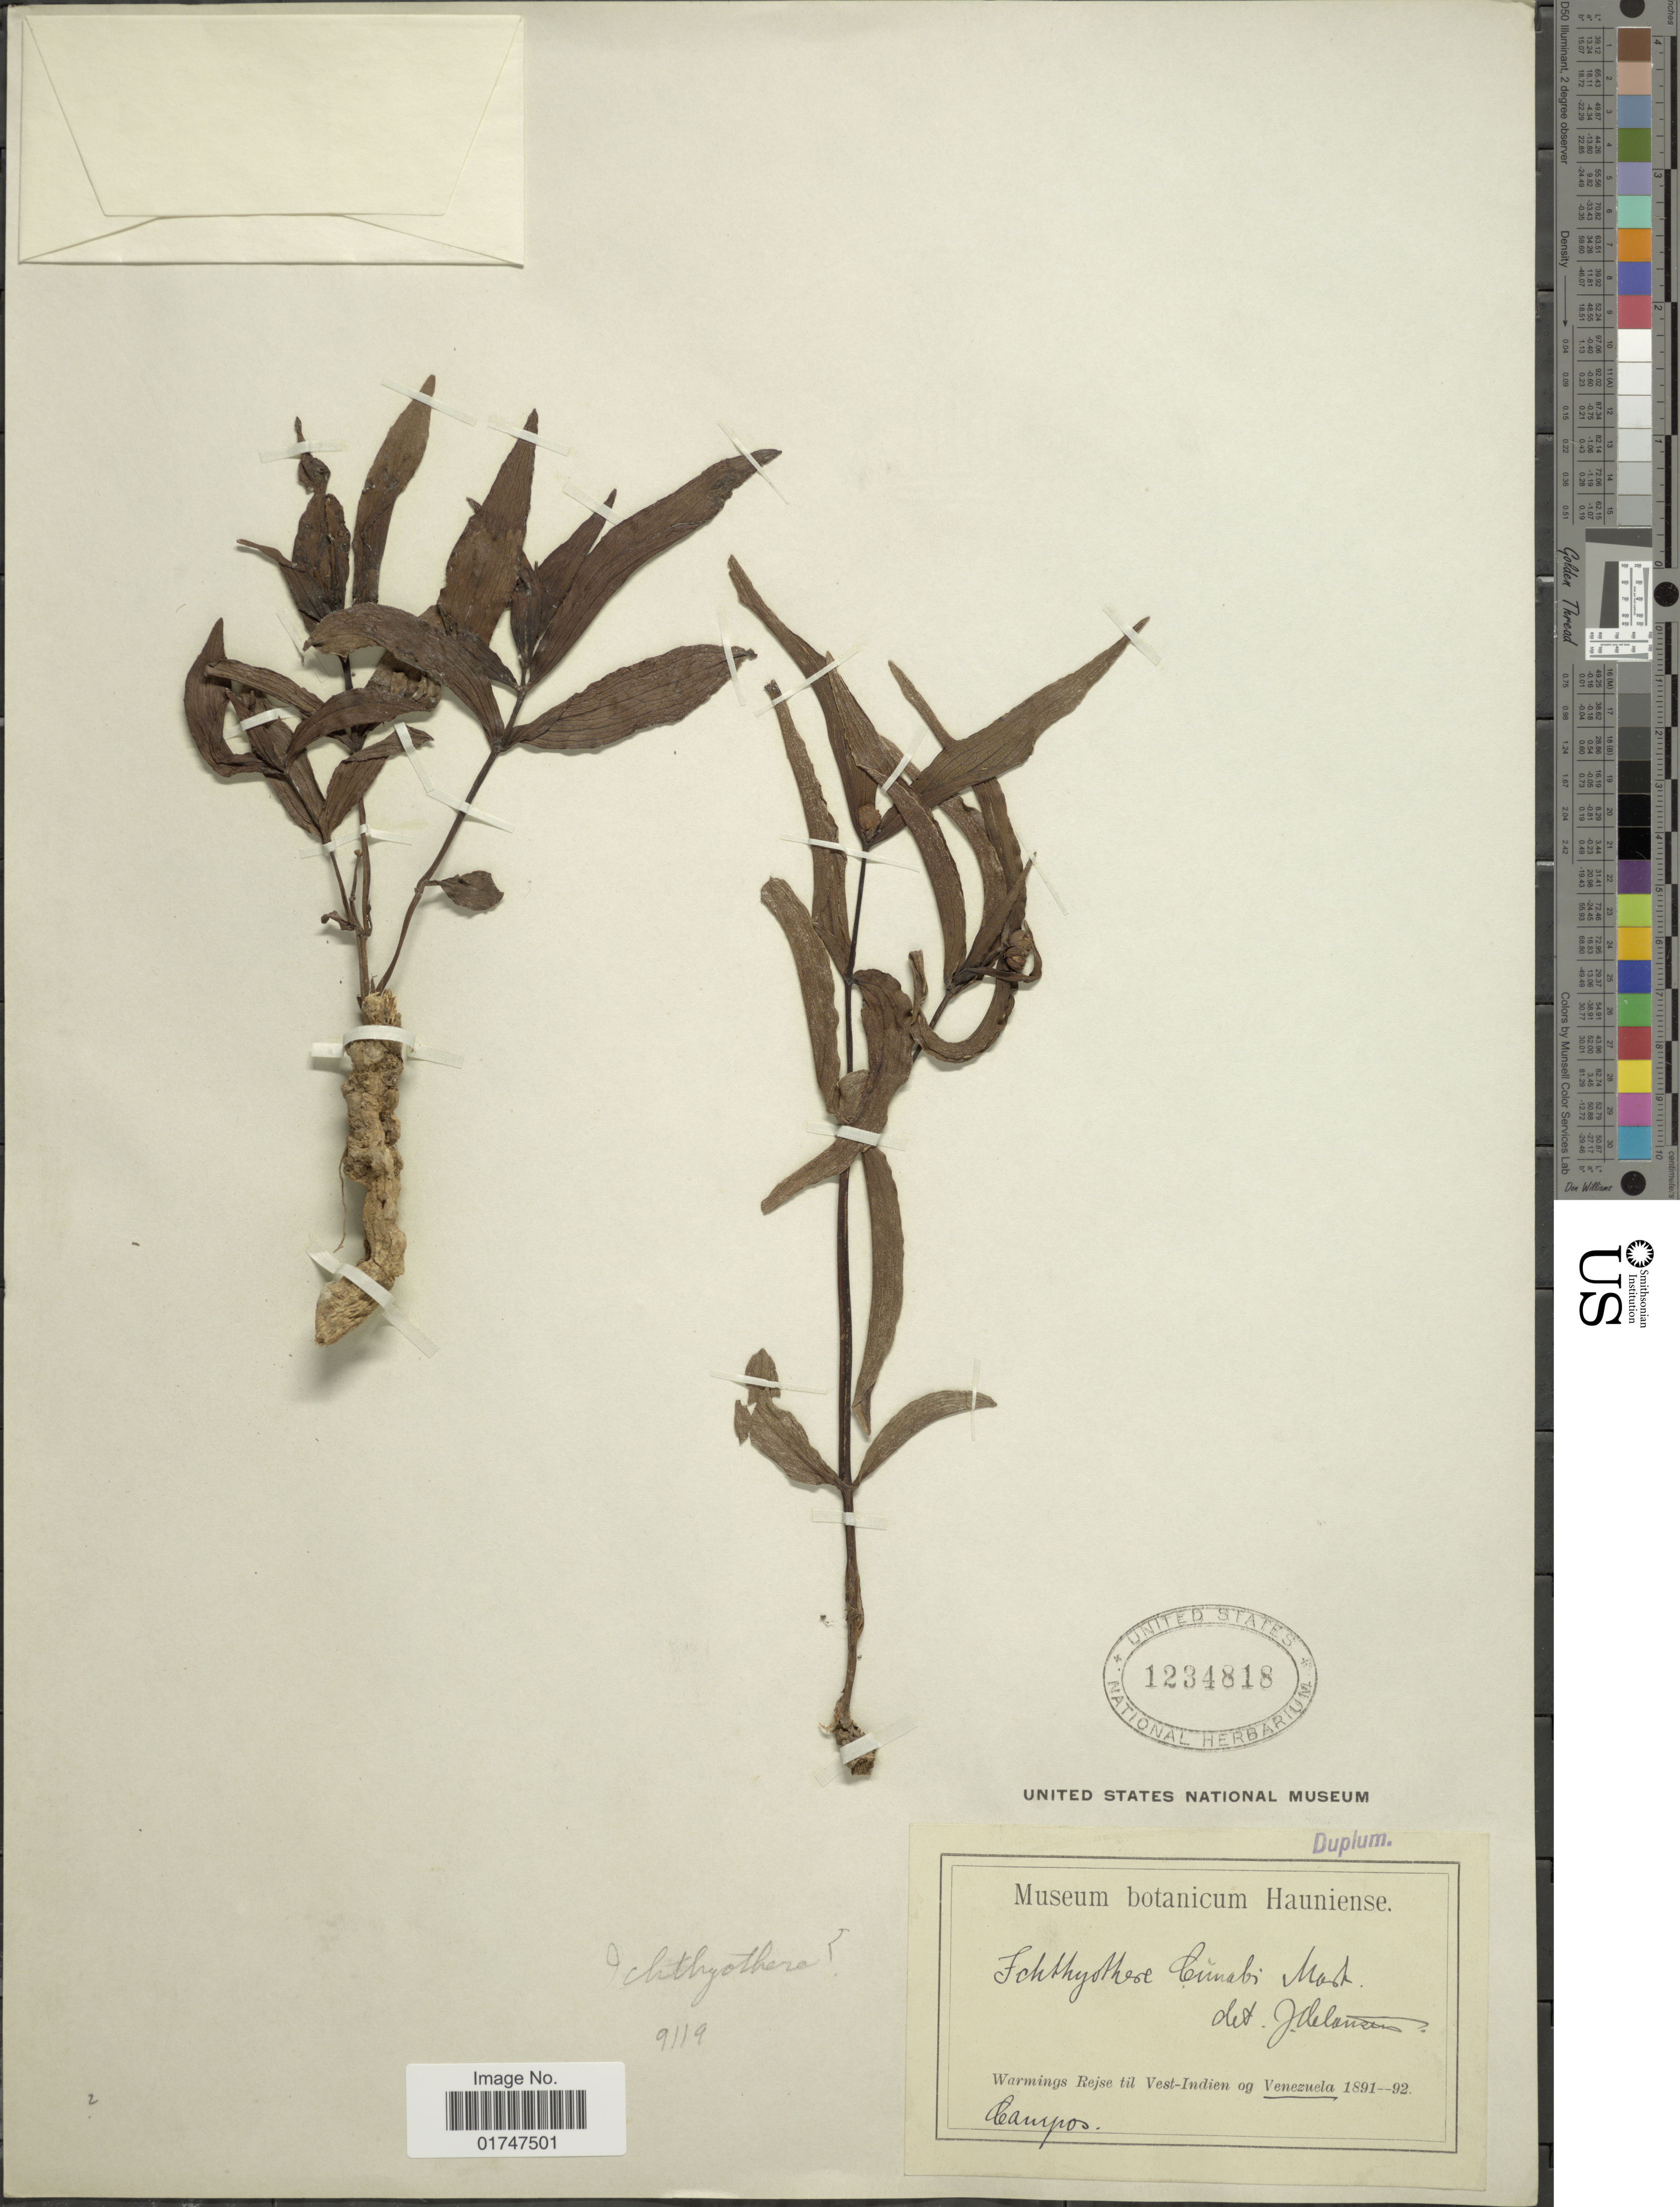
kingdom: Plantae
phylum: Tracheophyta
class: Magnoliopsida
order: Asterales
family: Asteraceae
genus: Ichthyothere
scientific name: Ichthyothere terminalis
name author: (Spreng.) S.F. Blake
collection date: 1891/1892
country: Venezuela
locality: Warmings Rejse til Vest-Indien og Venezuela. Campos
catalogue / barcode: US 1234818